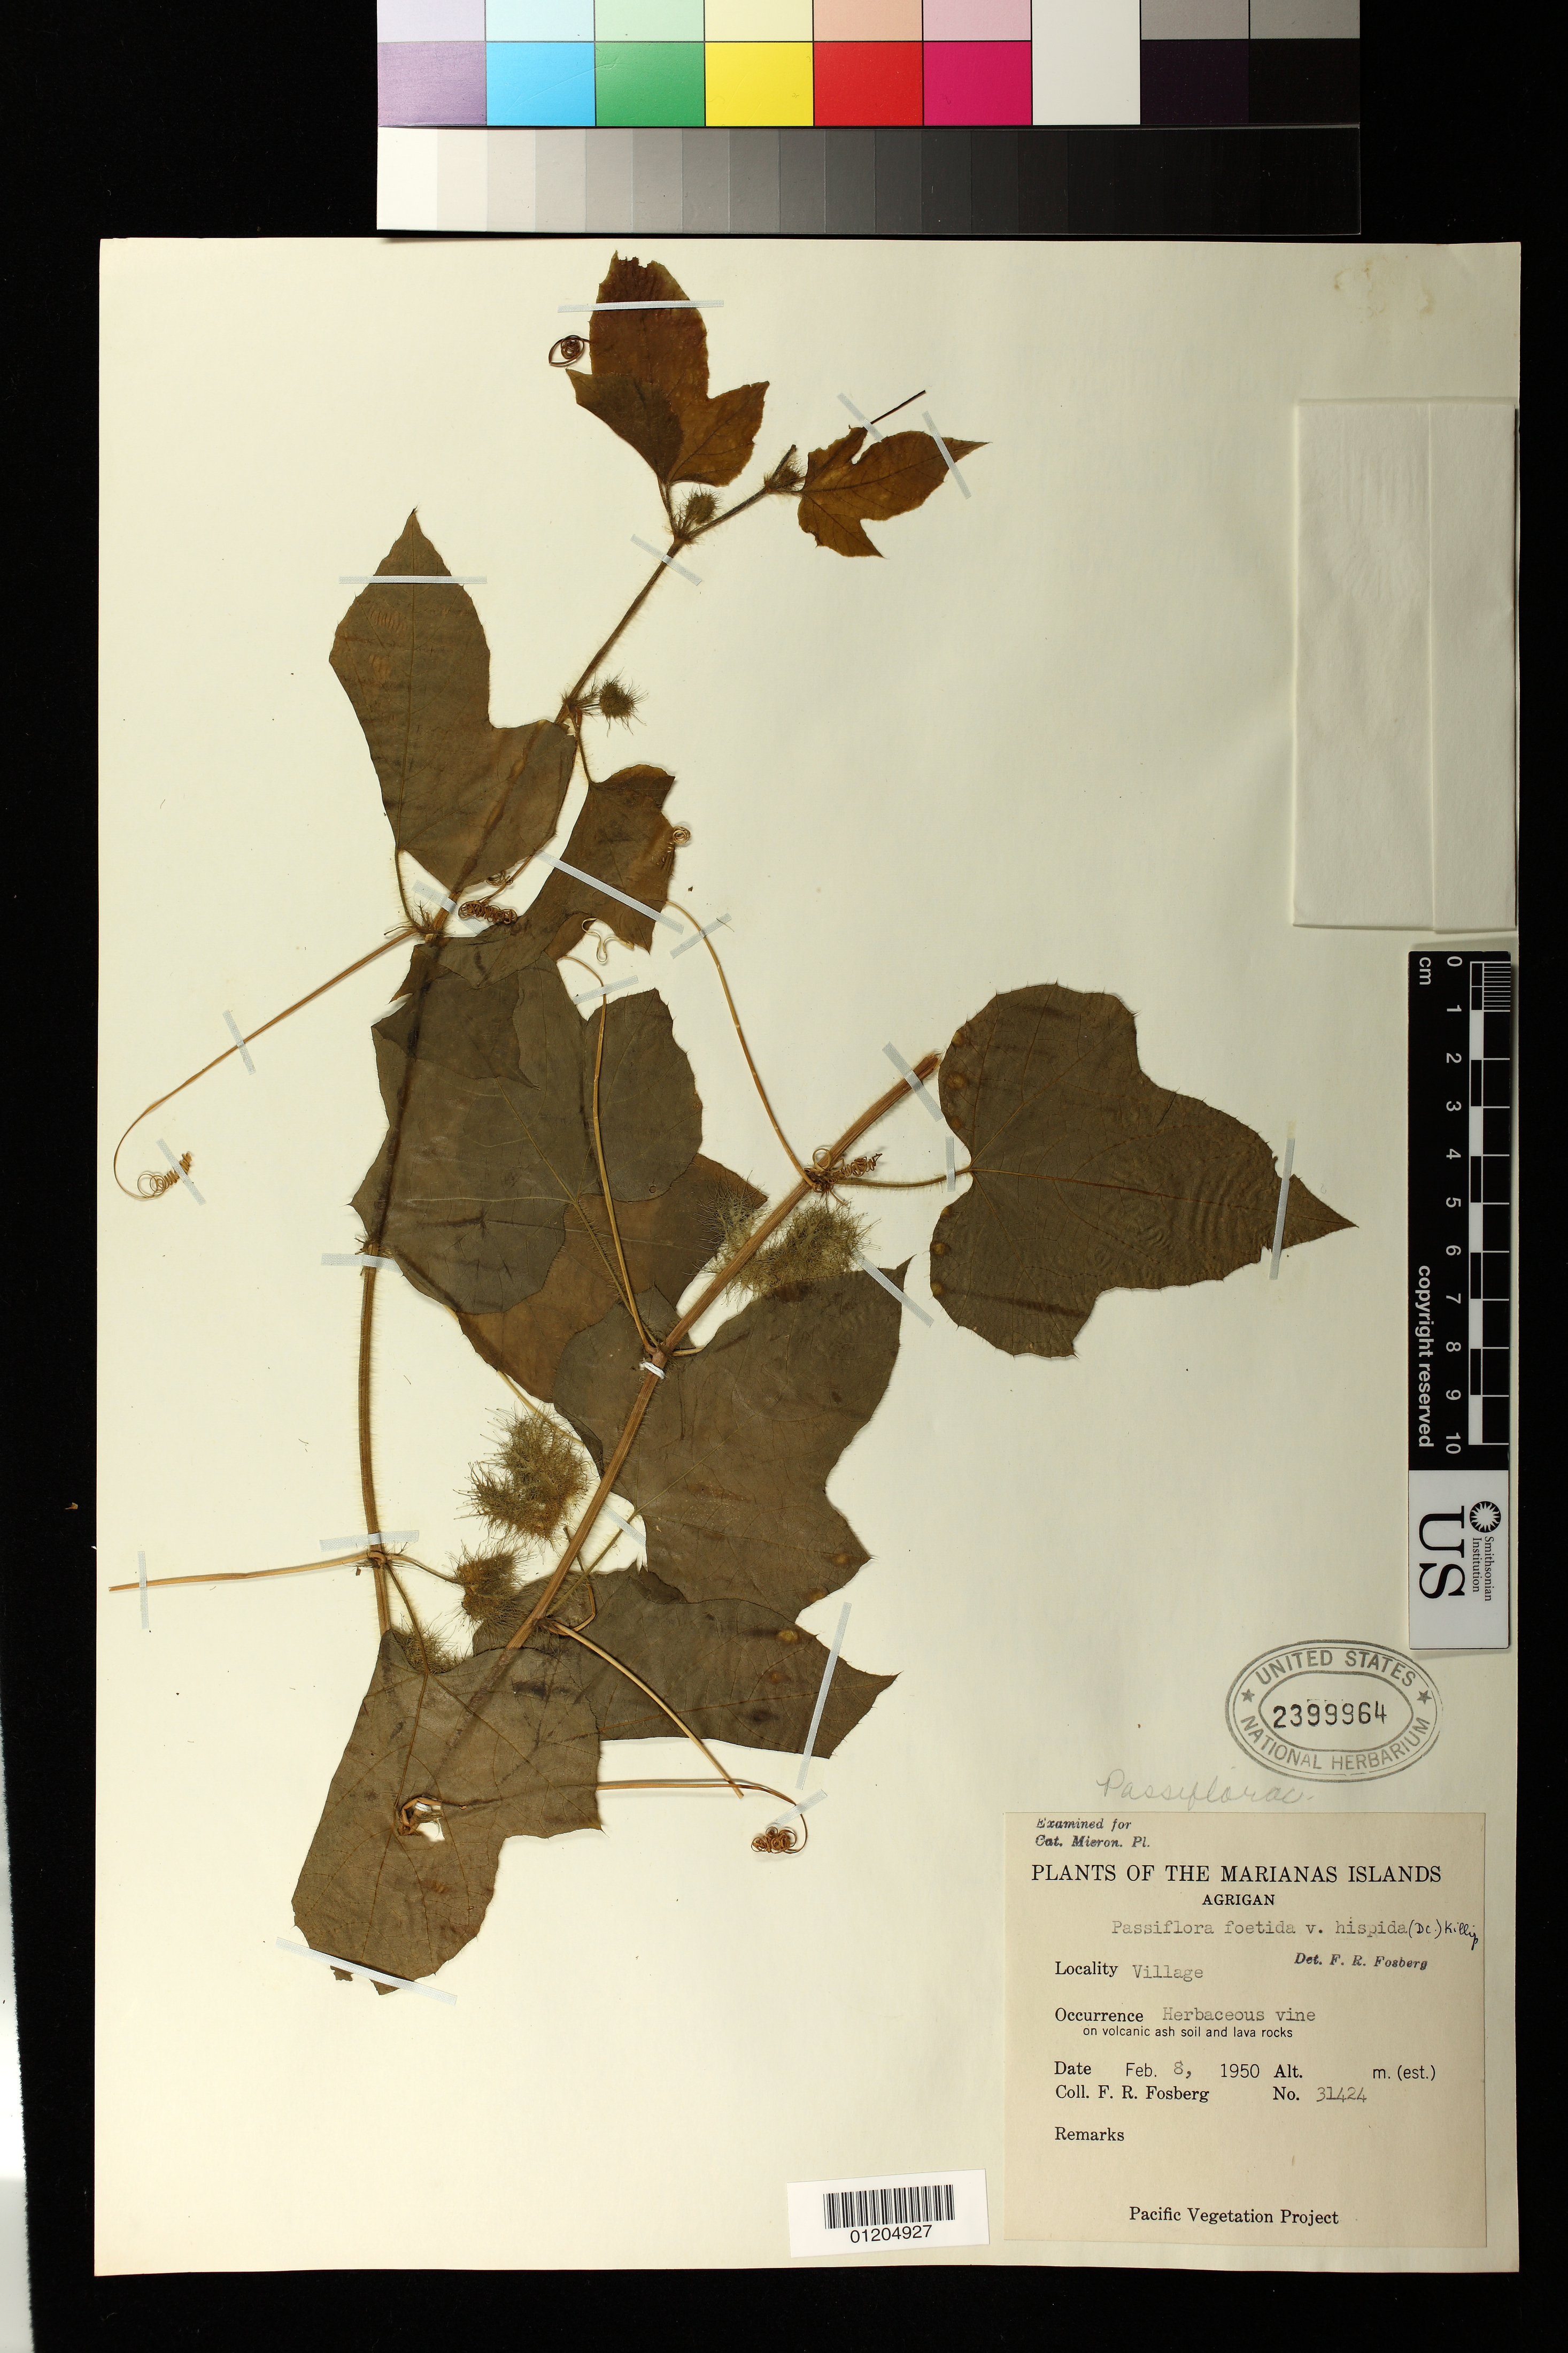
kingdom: Plantae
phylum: Tracheophyta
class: Magnoliopsida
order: Malpighiales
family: Passifloraceae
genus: Passiflora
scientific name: Passiflora foetida var. hispida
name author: (DC. ex Triana & Planch.) Killip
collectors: F. R. Fosberg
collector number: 31424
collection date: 1950-02-08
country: Northern Mariana Islands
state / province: Northern Islands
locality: Agrigan village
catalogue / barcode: US 2399964